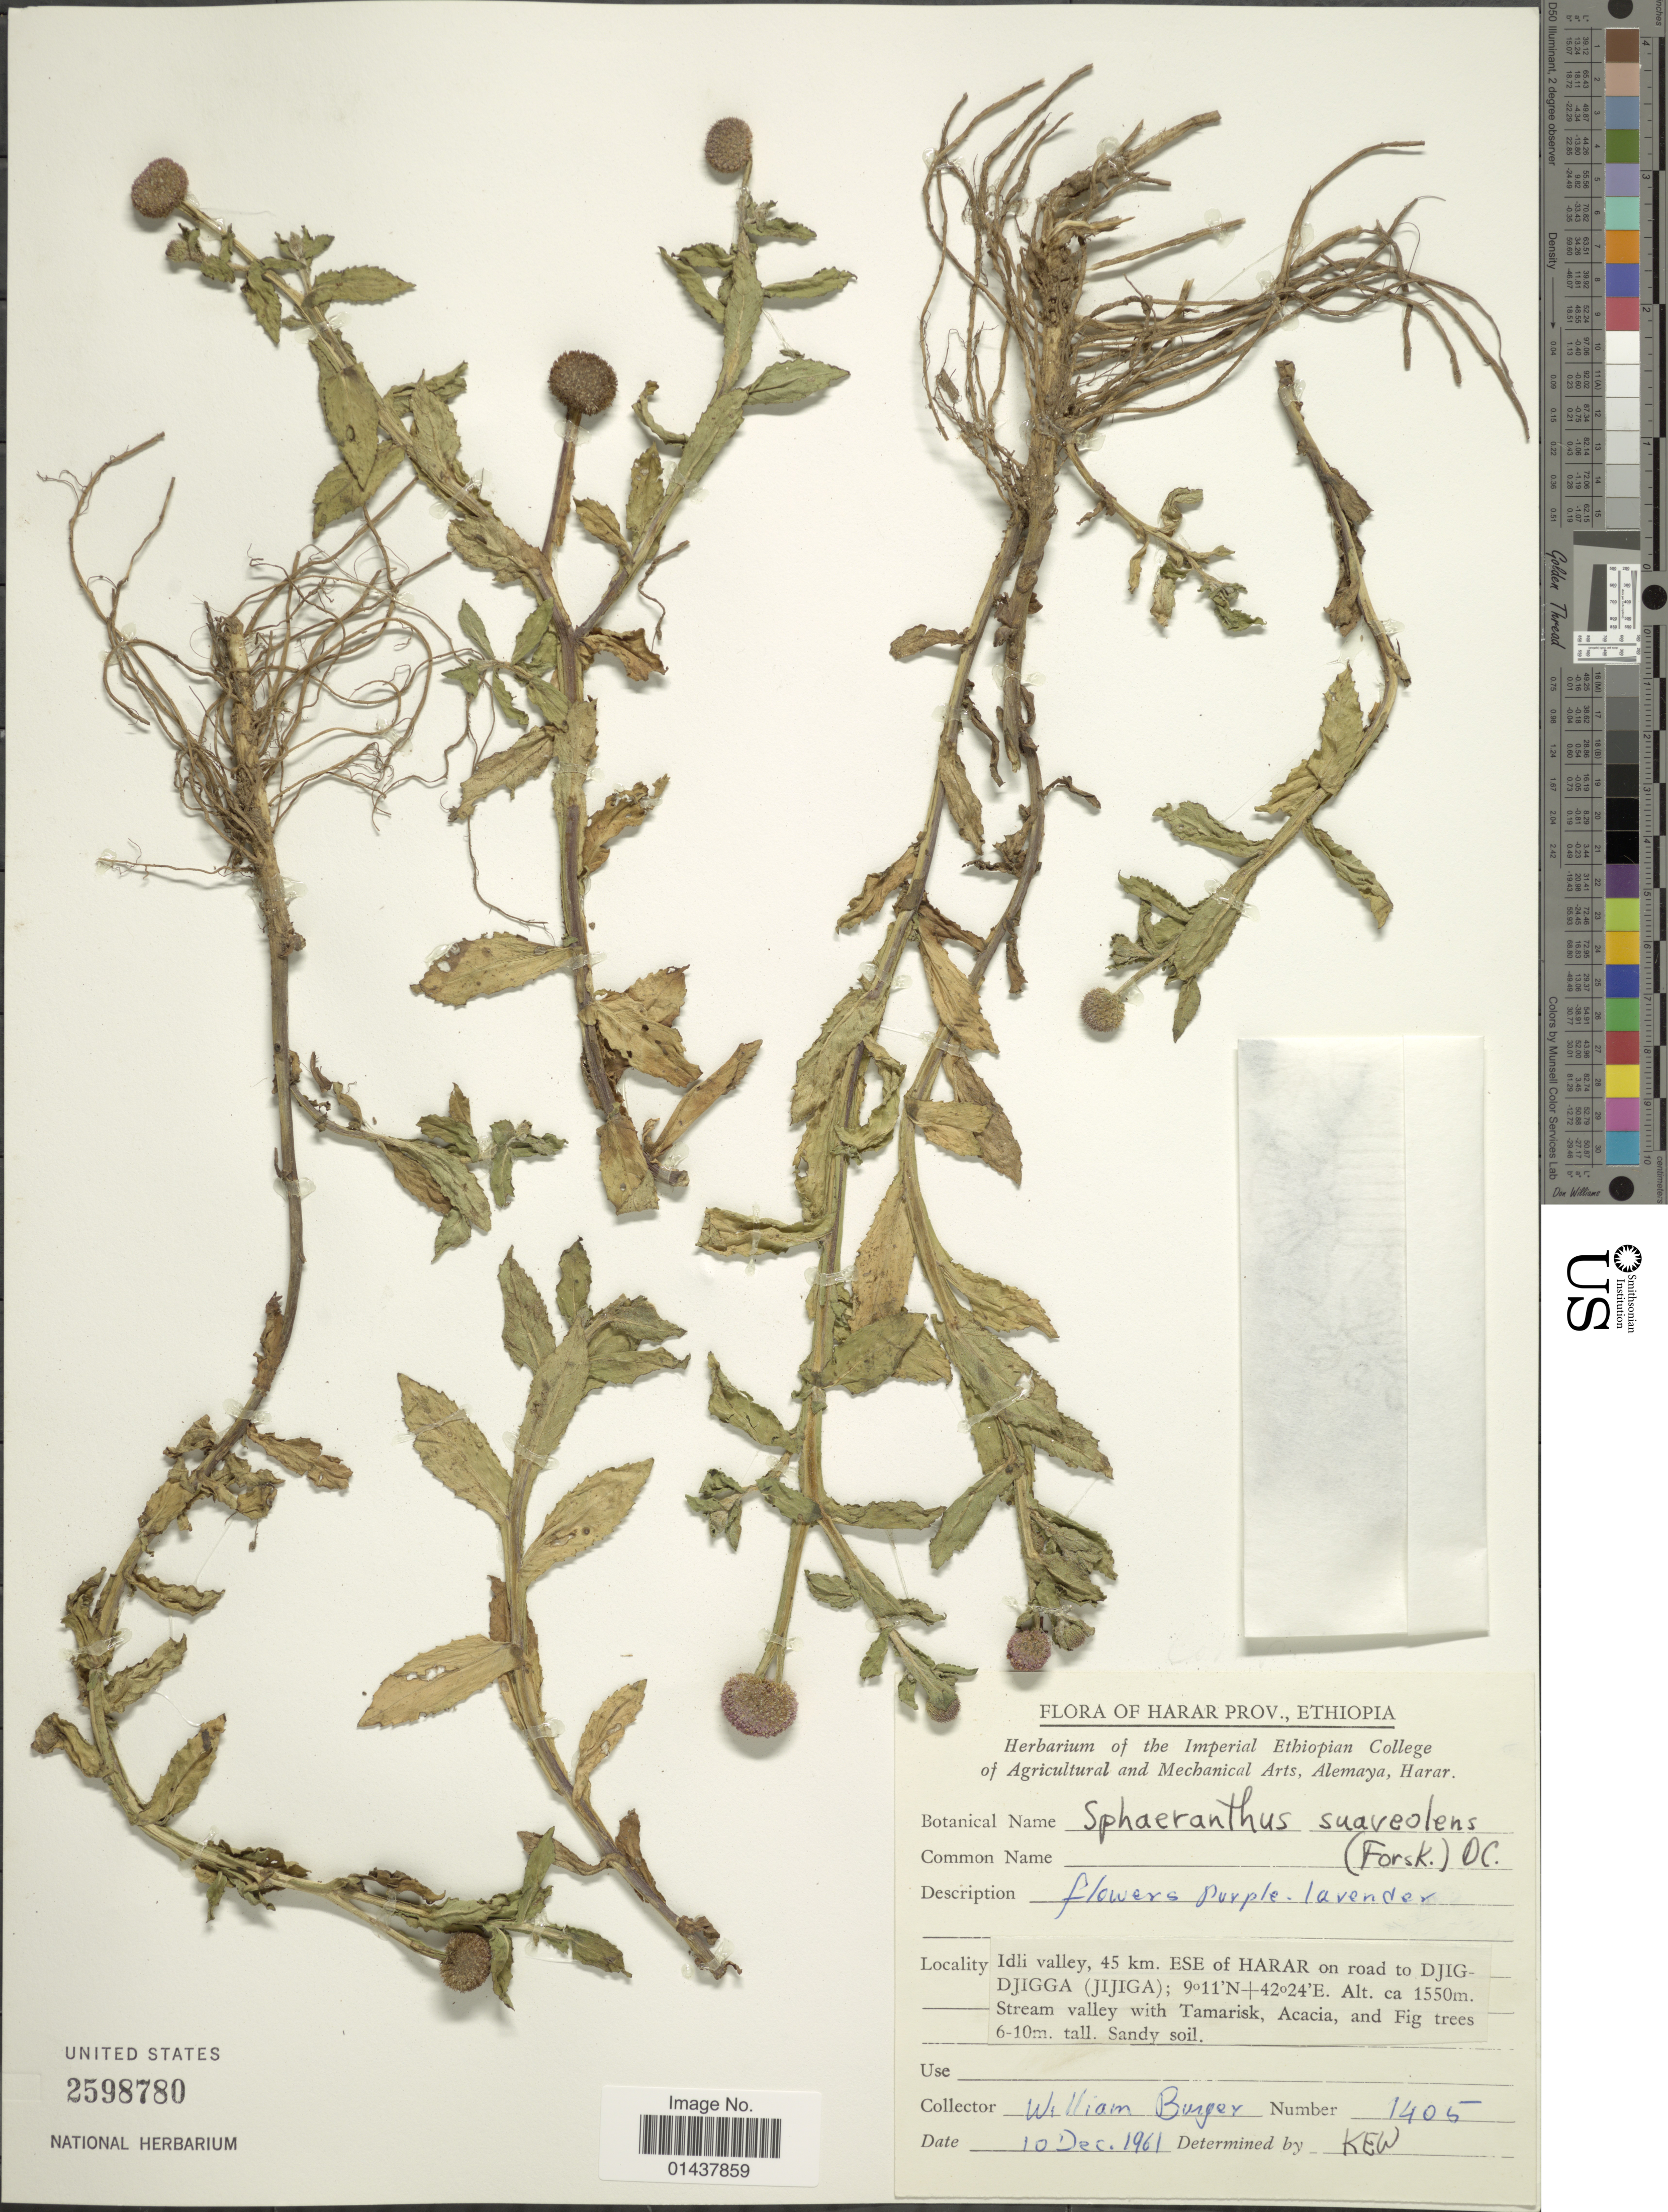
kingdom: Plantae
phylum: Tracheophyta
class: Magnoliopsida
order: Asterales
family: Asteraceae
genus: Sphaeranthus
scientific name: Sphaeranthus suaveolens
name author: (Forssk.) DC.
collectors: W. Burger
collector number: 1405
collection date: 1961-12-10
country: Ethiopia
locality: Harar Prov. Idli valley, 45 km. ESE of Harar on road to Djig Djigga (Jijiga)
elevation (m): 1550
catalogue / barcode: US 2598780